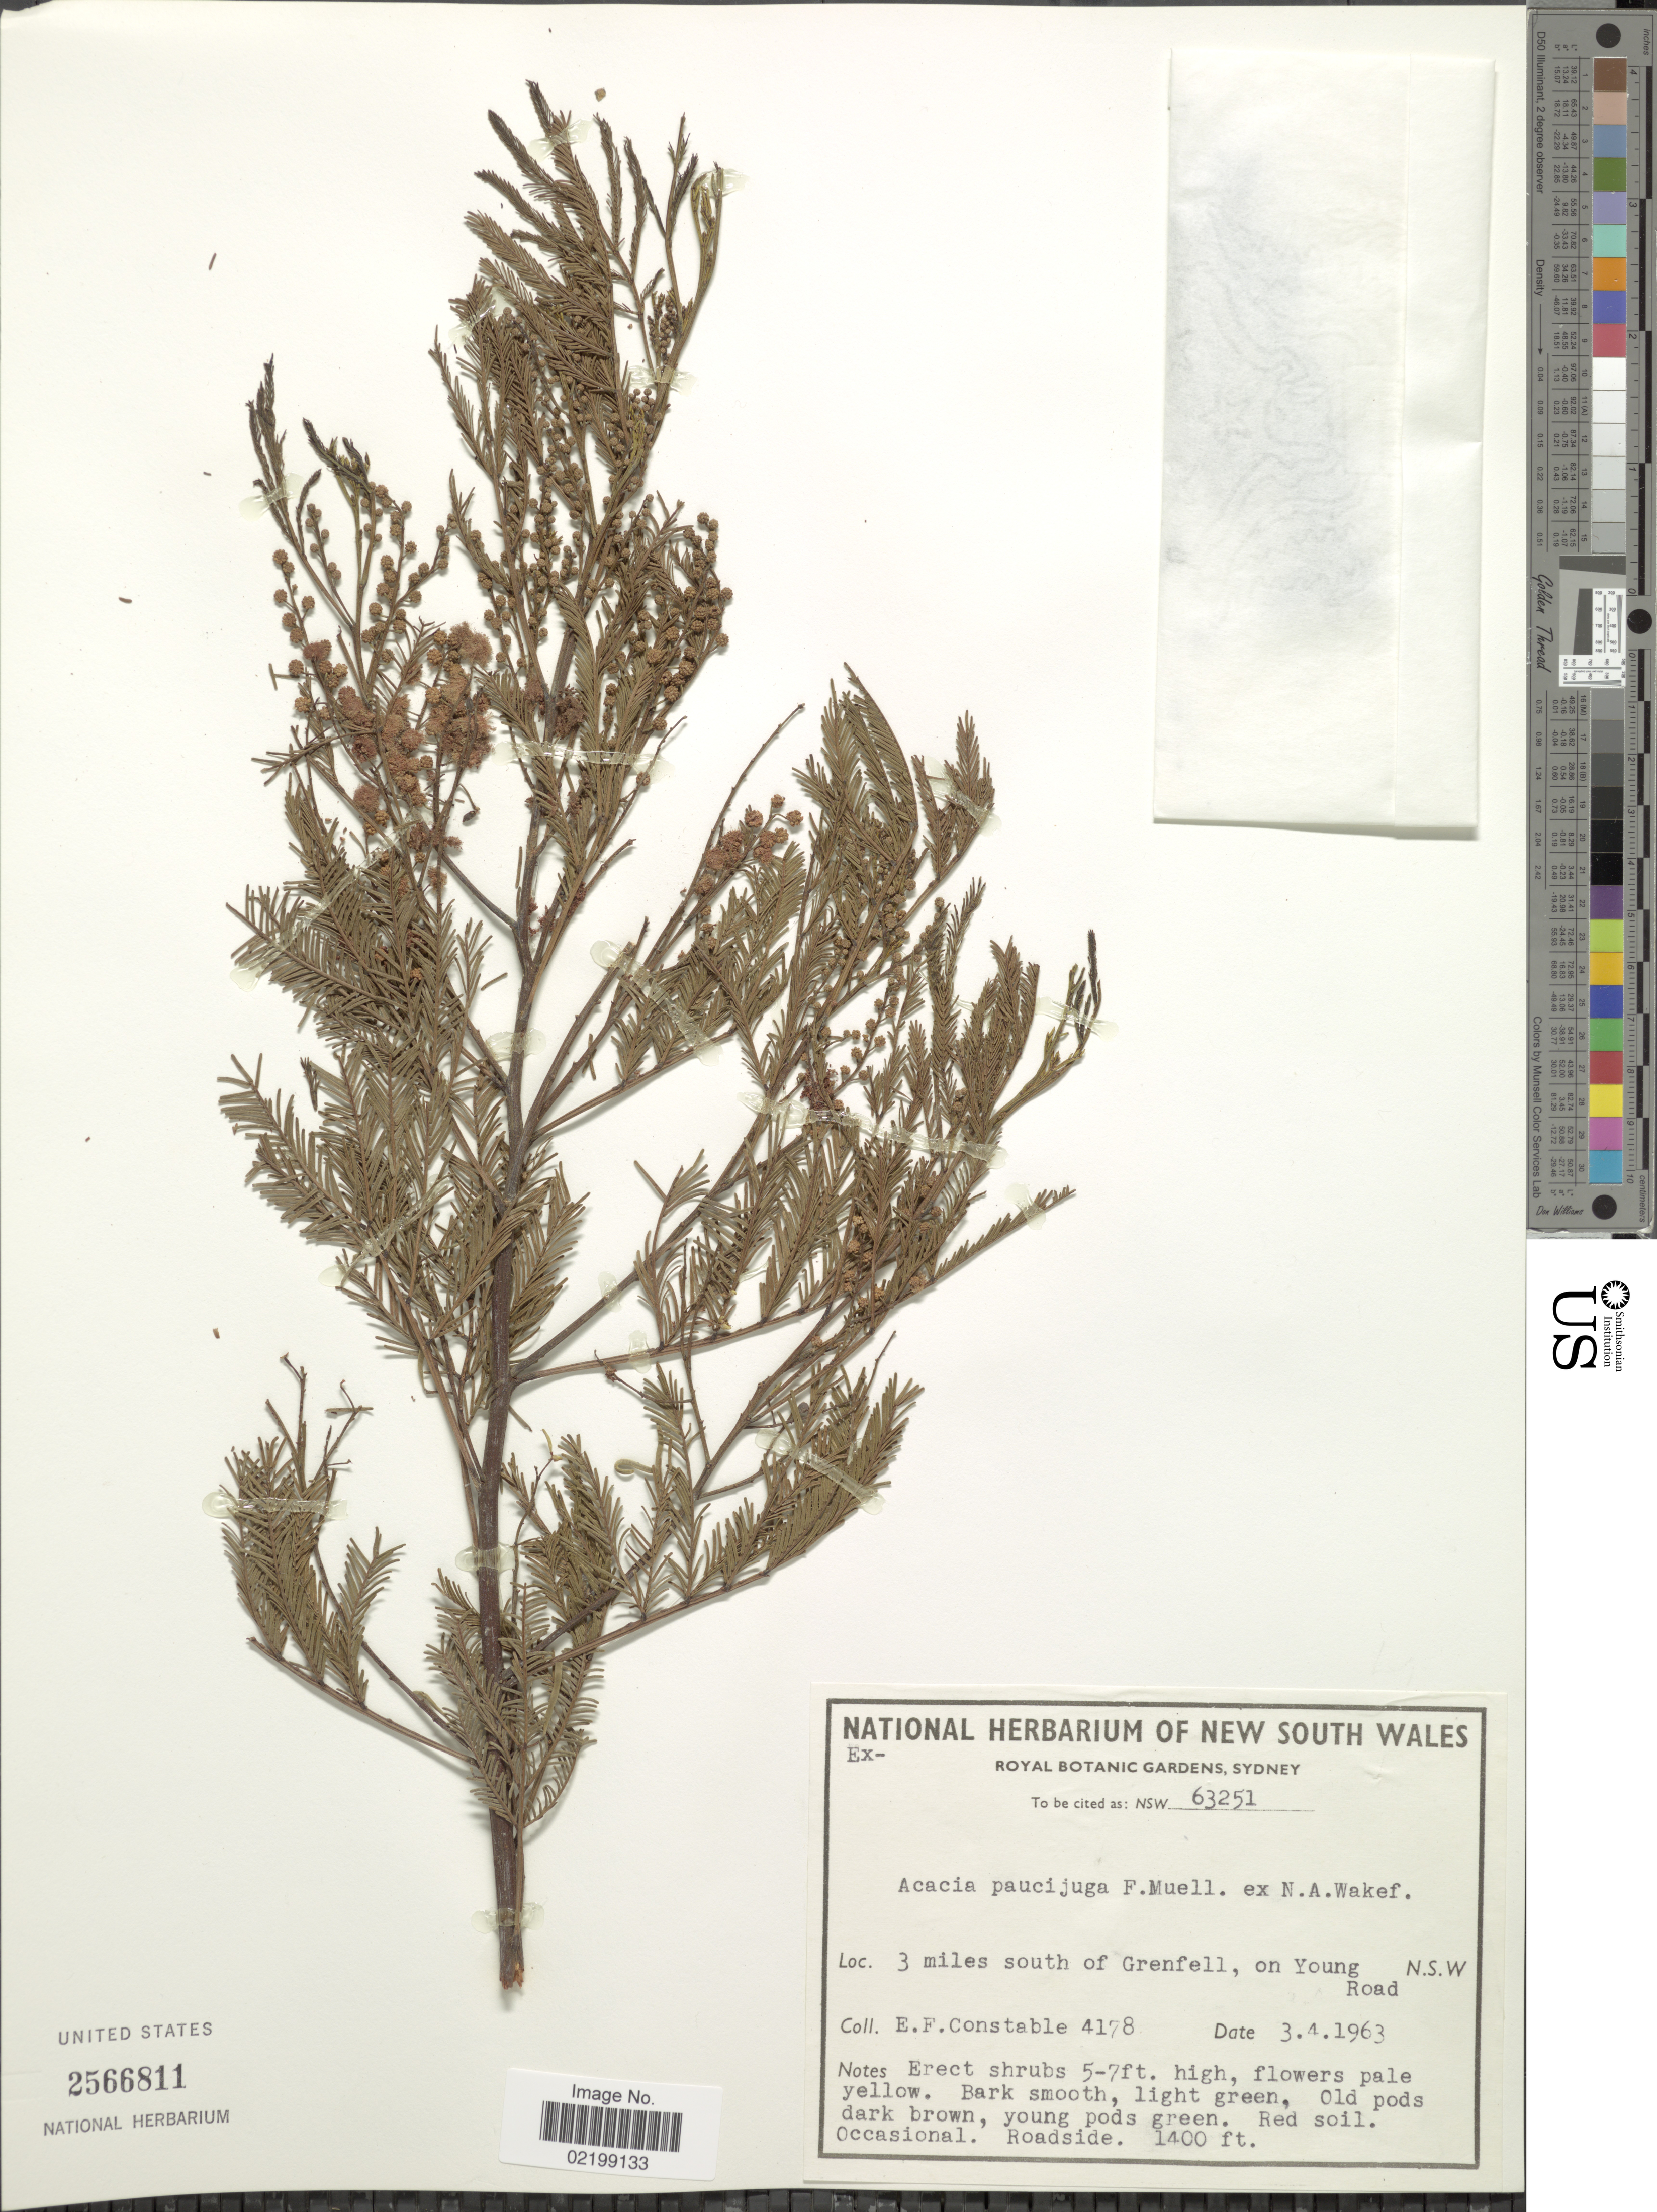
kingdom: Plantae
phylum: Tracheophyta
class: Magnoliopsida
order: Fabales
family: Fabaceae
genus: Acacia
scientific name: Acacia paucijuga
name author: N.A. Wakef.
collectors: E. F. Constable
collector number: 4178/63251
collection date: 1963-04-03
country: Australia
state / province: New South Wales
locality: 3 miles south of Grenfell, on Young Road, roadside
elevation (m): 427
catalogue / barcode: US 2566811